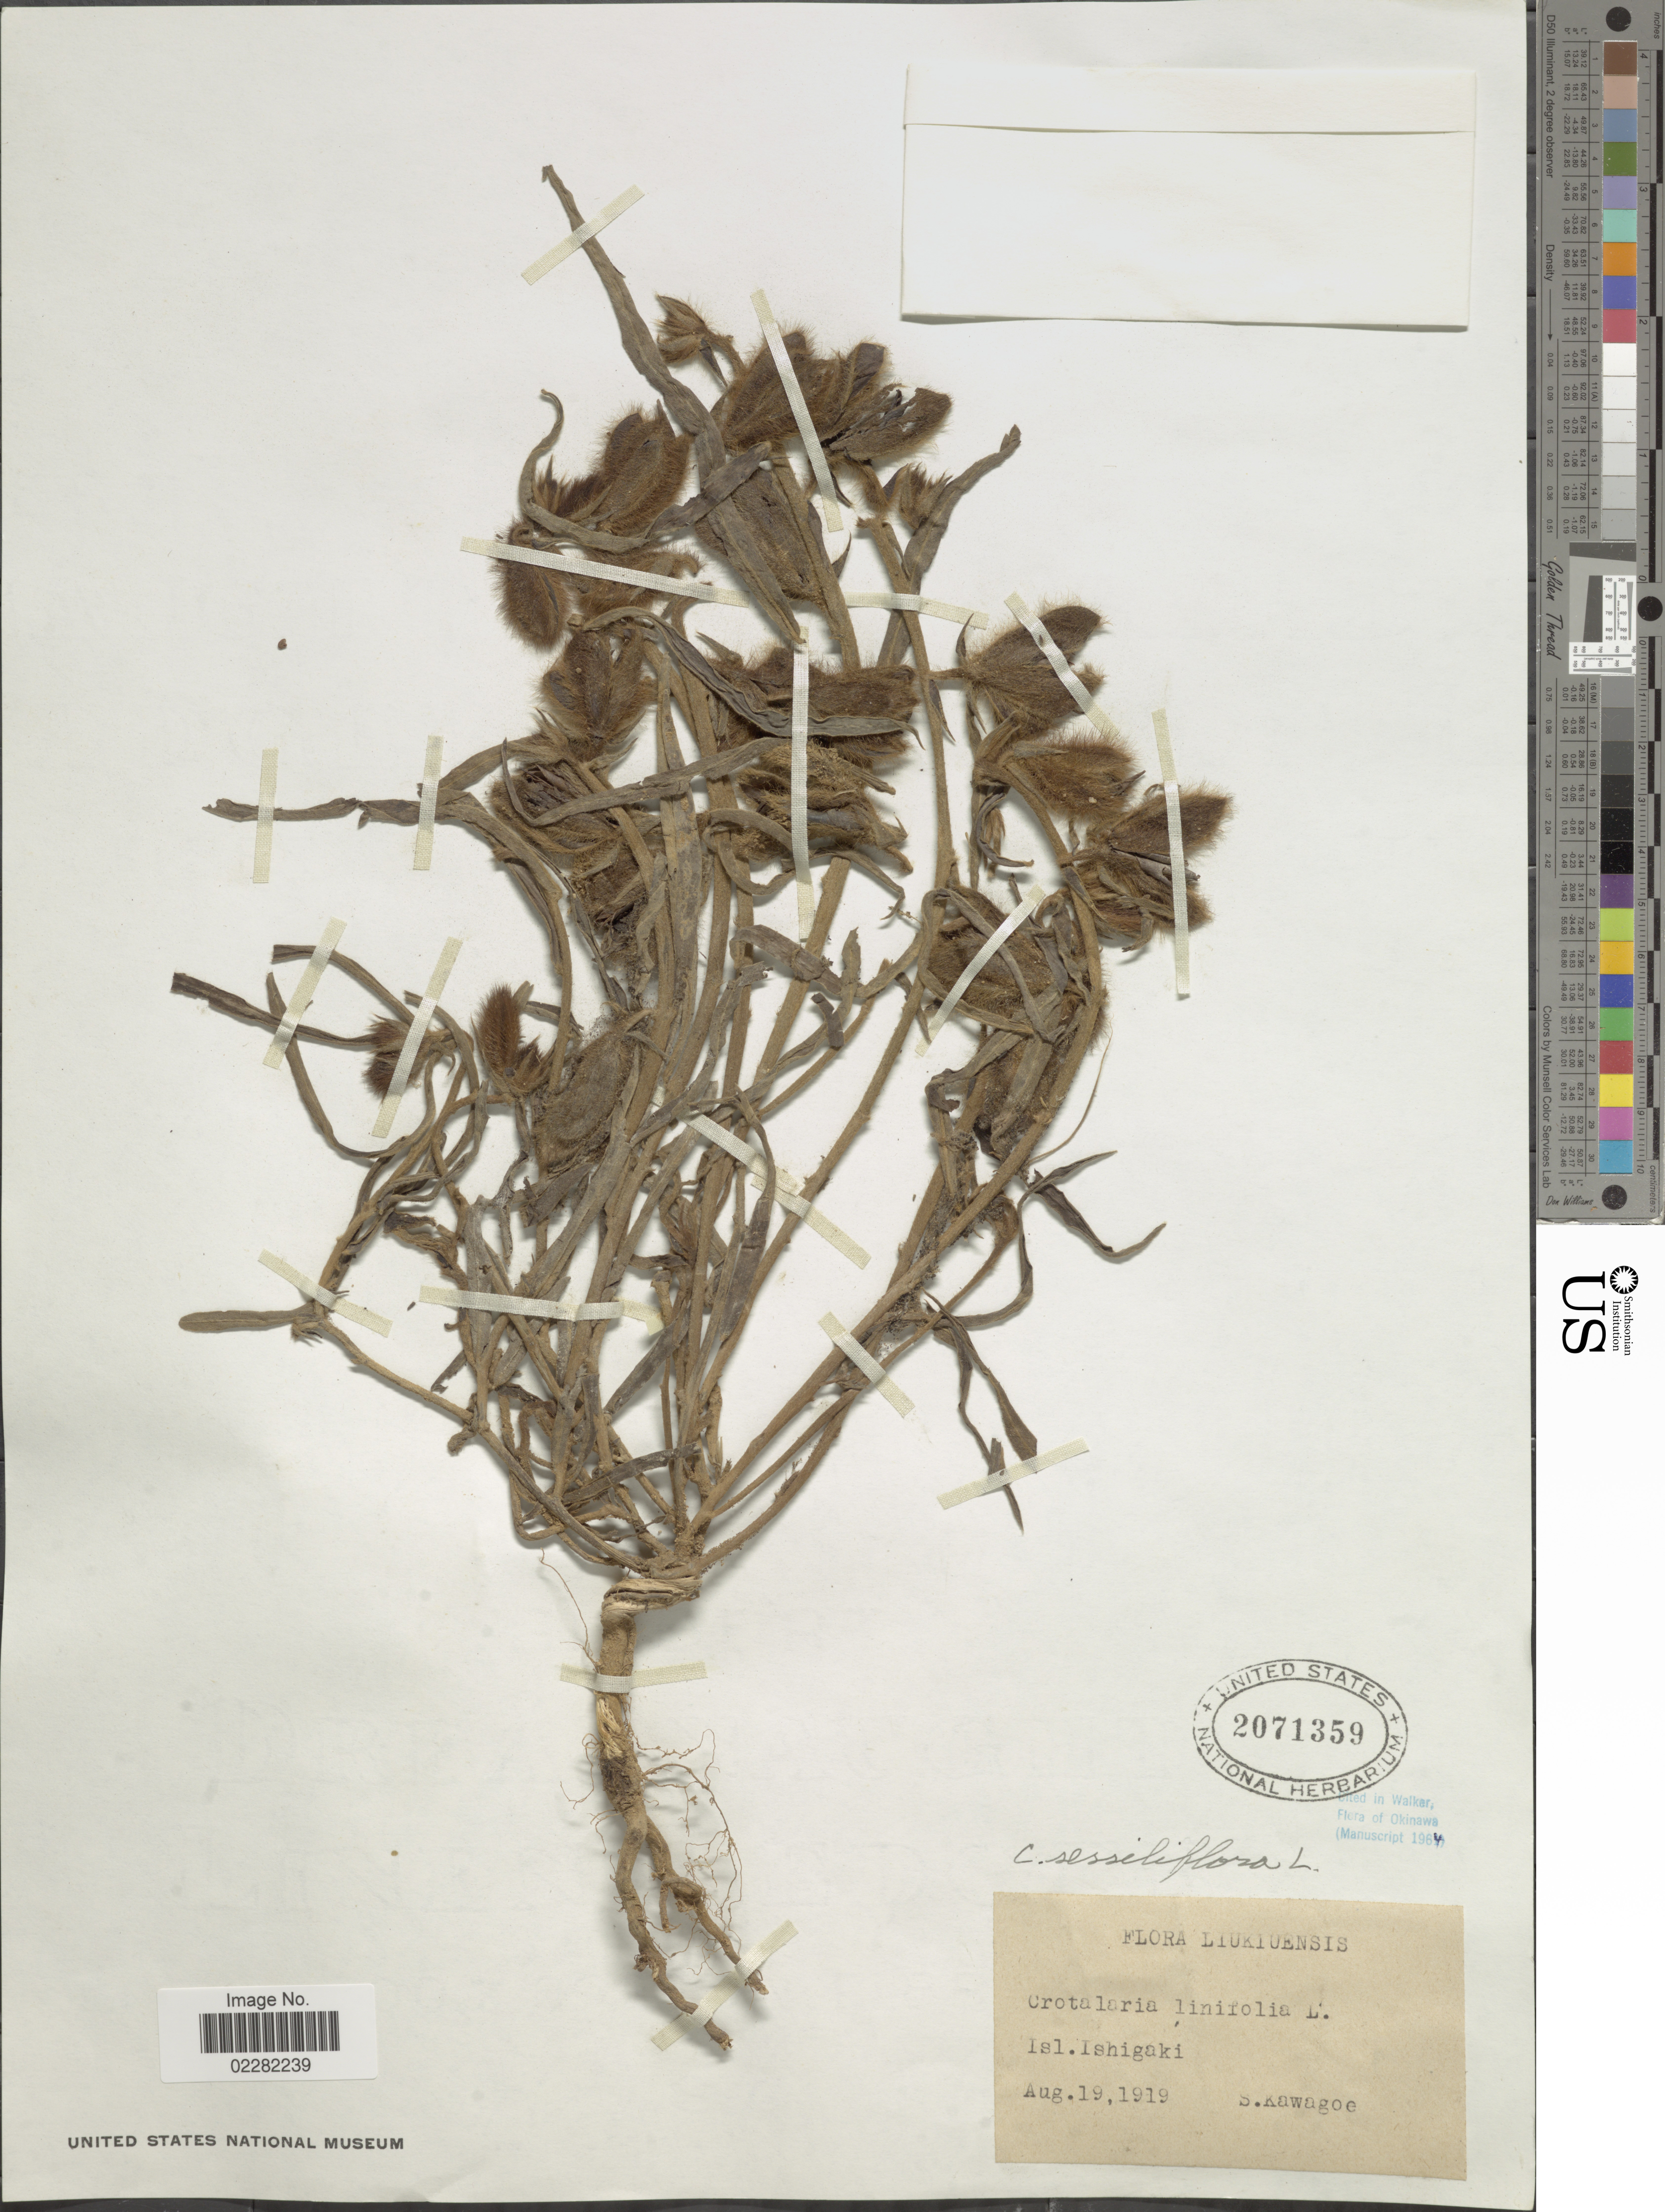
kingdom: Plantae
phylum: Tracheophyta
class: Magnoliopsida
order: Fabales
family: Fabaceae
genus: Crotalaria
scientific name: Crotalaria sessilifolia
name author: L.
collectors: S. Kawagoe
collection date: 1919-08-19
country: Japan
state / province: Okinawa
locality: Liukiuensis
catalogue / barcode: US 2071359